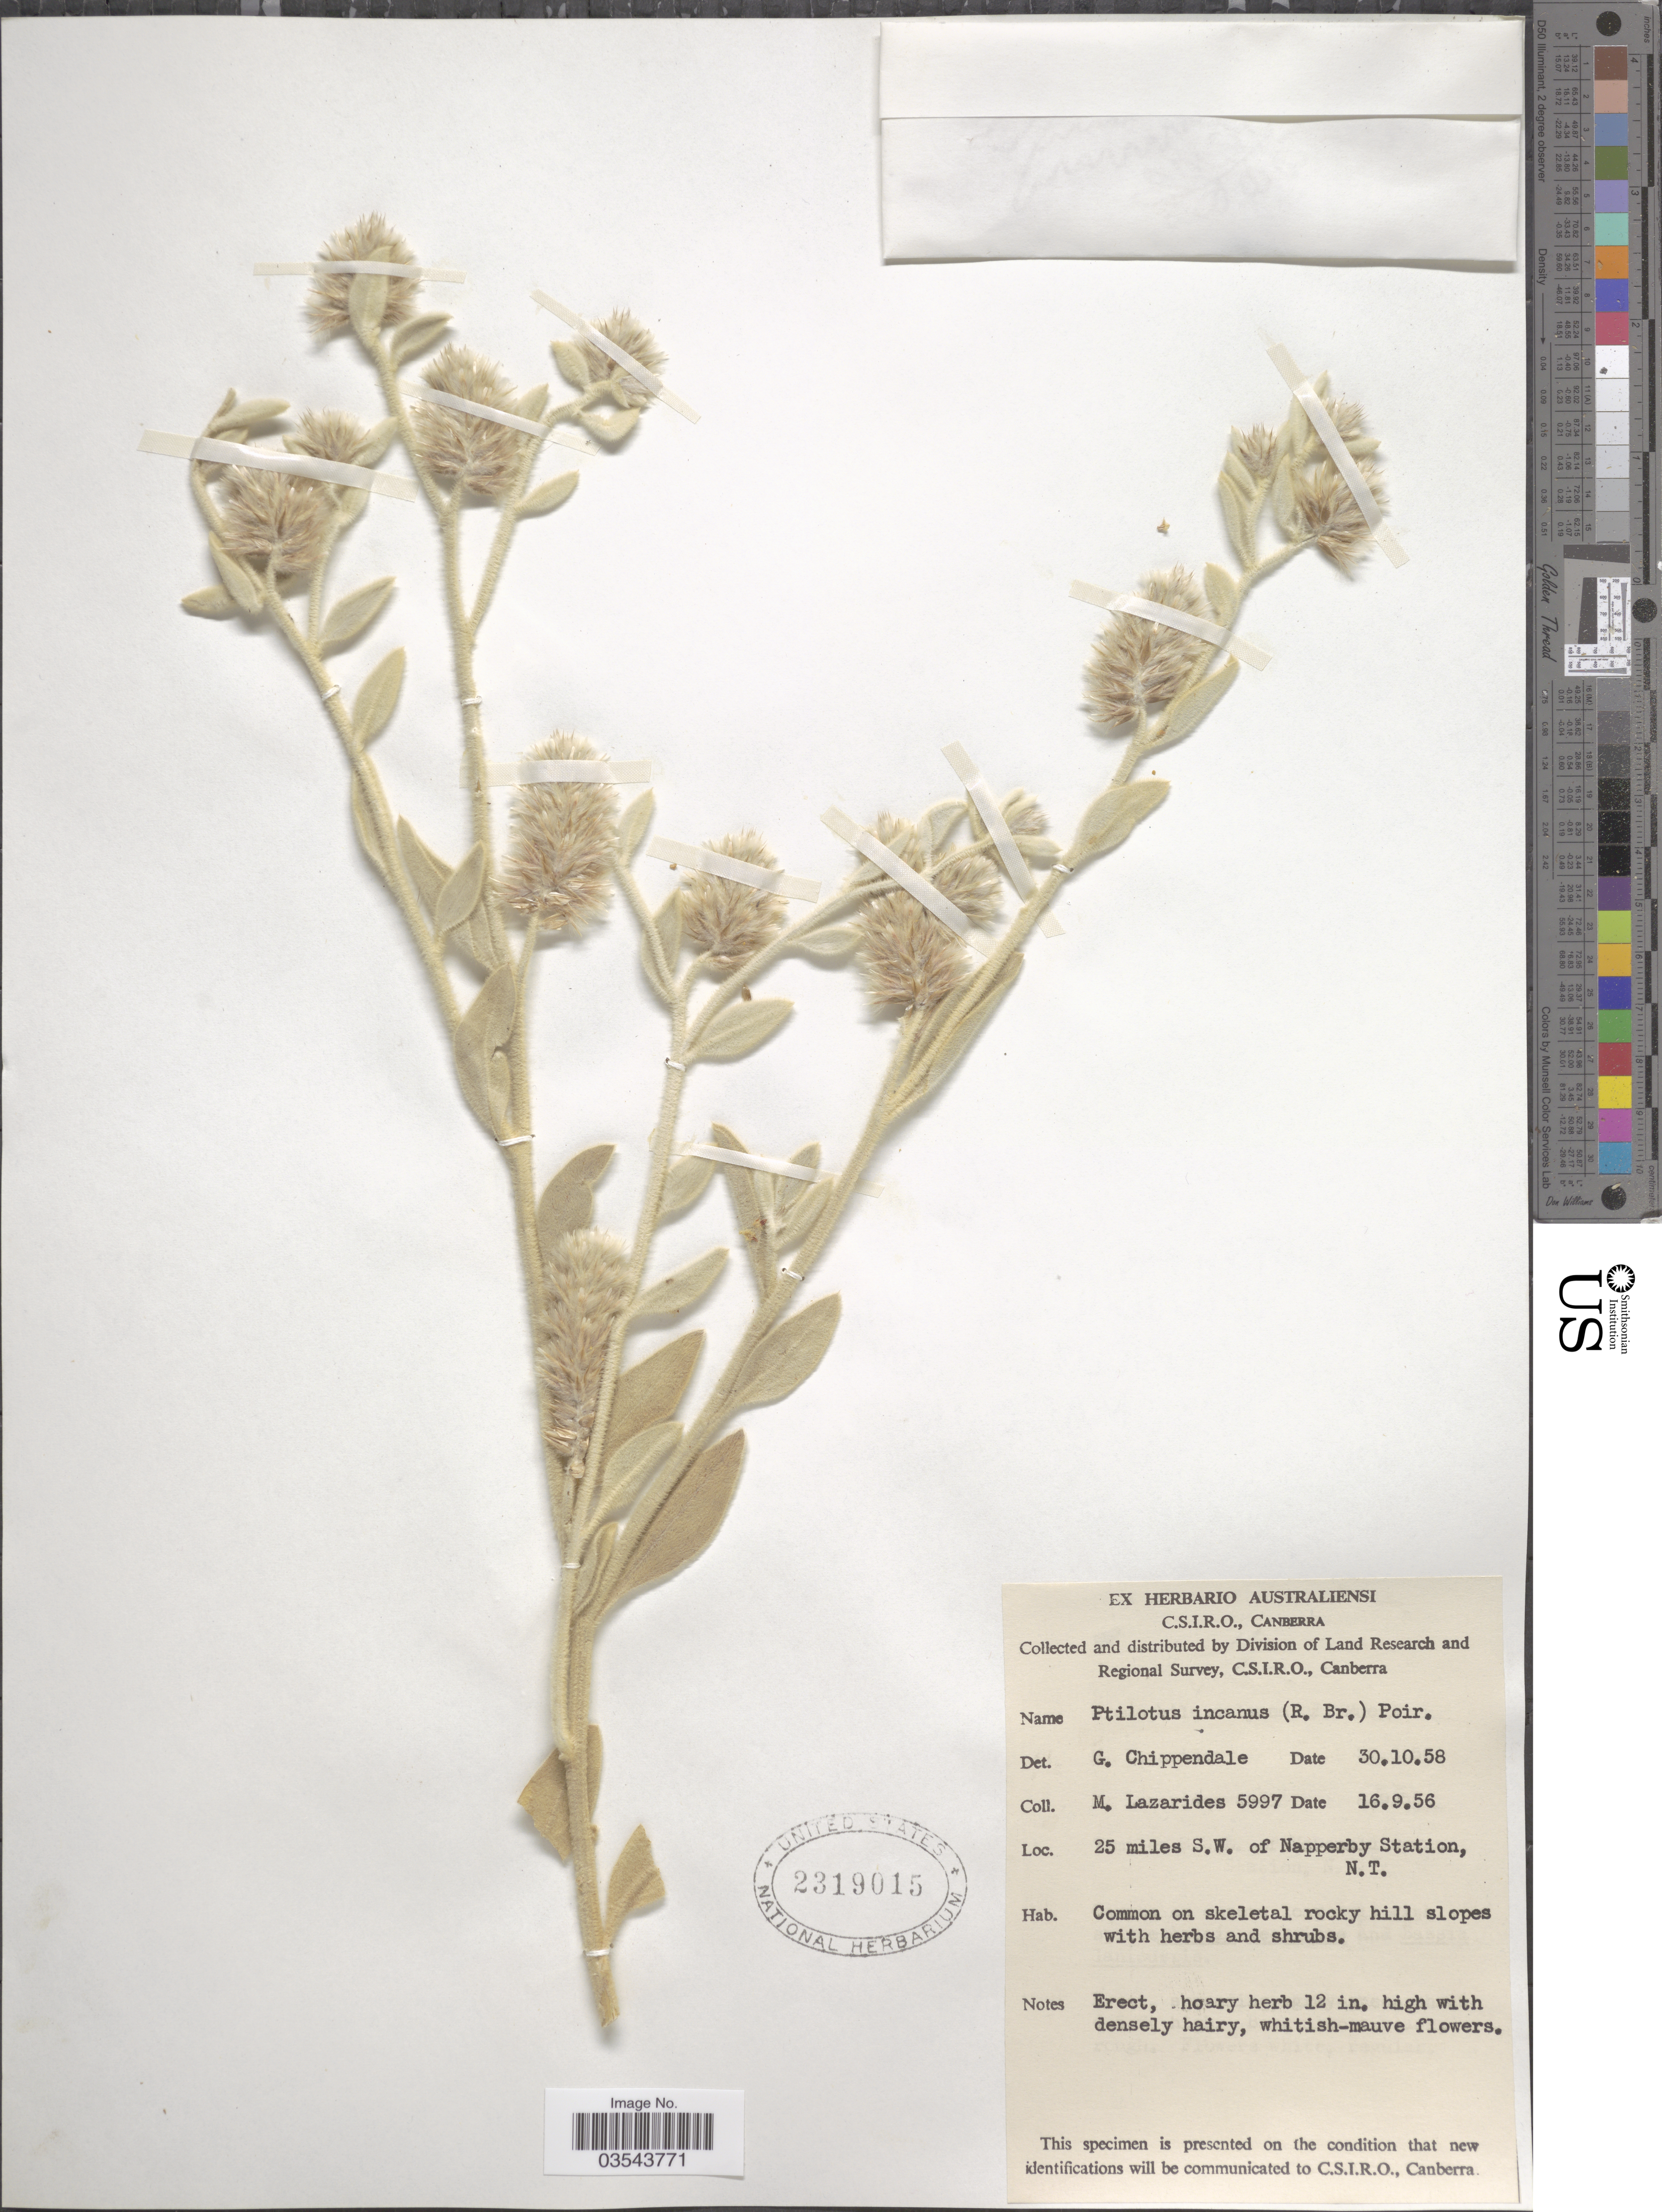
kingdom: Plantae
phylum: Tracheophyta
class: Magnoliopsida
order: Caryophyllales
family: Amaranthaceae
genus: Ptilotus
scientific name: Ptilotus incanus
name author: Poir.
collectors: M. Lazarides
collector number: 5997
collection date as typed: Transcribed d/m/y: 16/9/56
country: Australia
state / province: Northern Territory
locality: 25 miles S.W. of Napperby Station, N.T.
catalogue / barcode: US 2319015